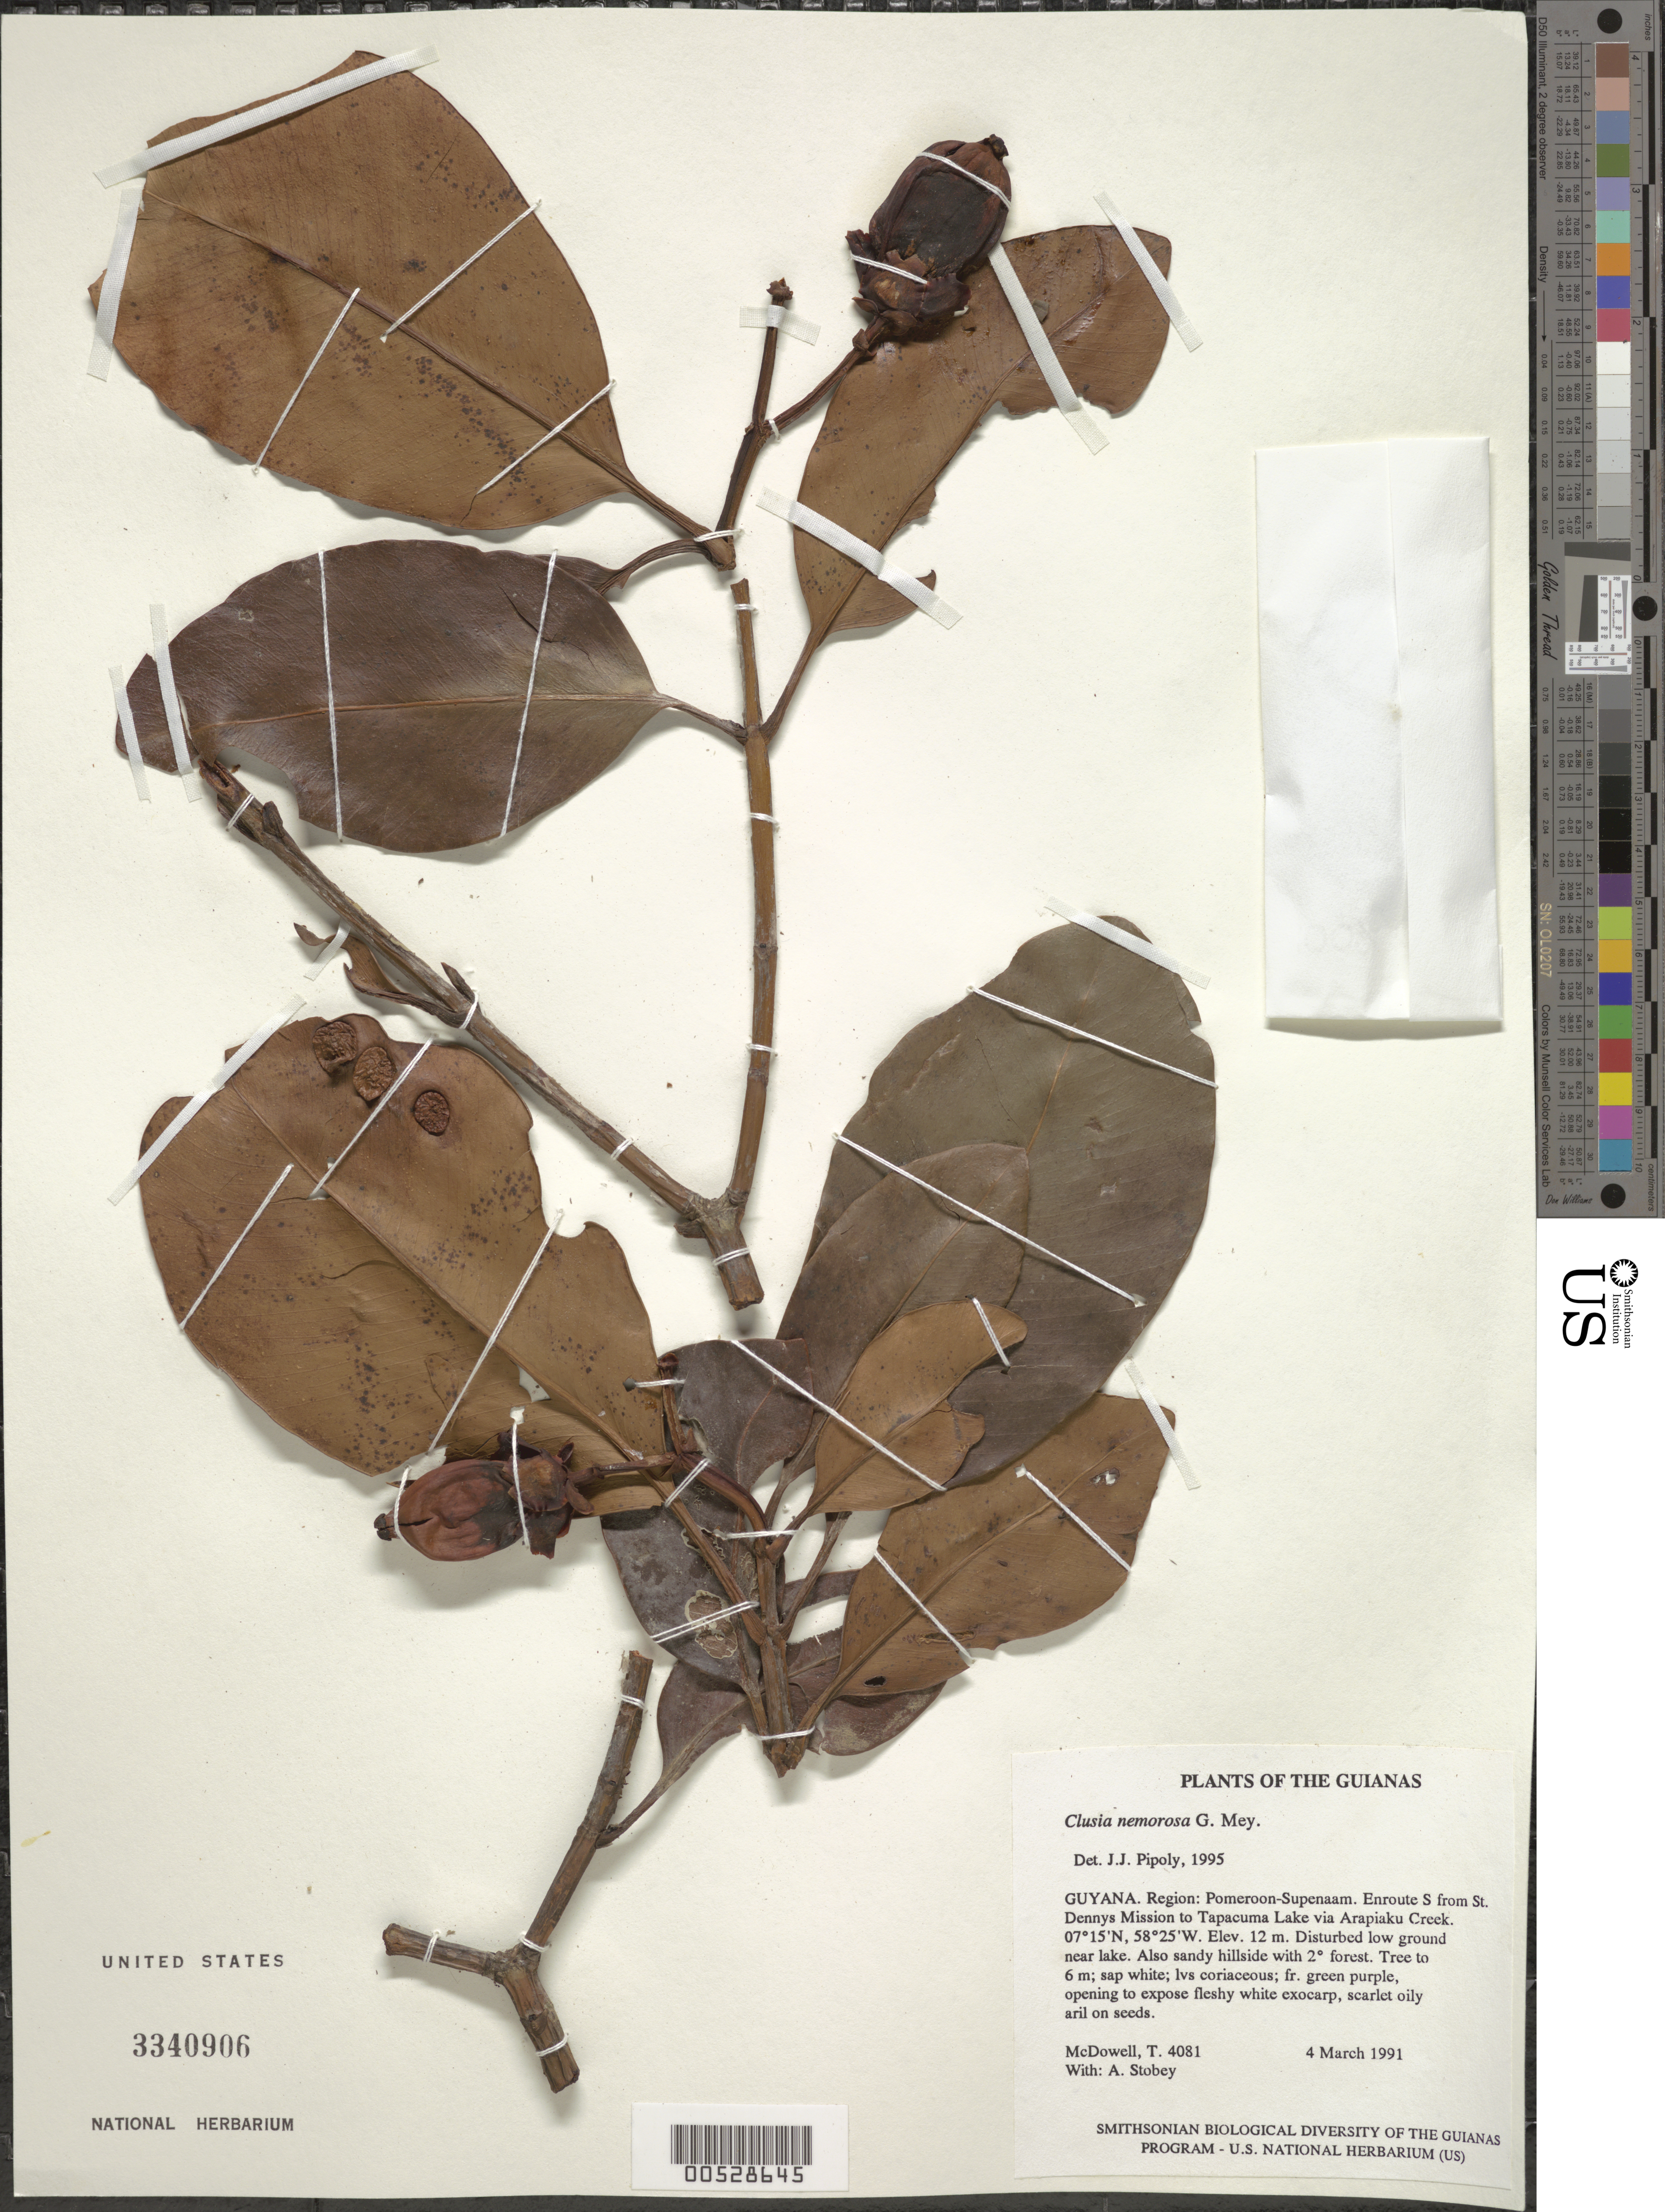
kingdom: Plantae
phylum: Tracheophyta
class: Magnoliopsida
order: Malpighiales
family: Clusiaceae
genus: Clusia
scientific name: Clusia columnaris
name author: Engl.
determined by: Pipoly, J. J., III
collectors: T. McDowell, D. Gopaul, C. N. Horn & J. H. Wiersema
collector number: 4081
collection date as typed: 4 March 1991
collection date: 1991-03-04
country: Guyana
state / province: Pomeroon-Supenaam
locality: Enroute S from St. Dennys Mission to Tapacuma Lake via Arapiaku Creek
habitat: Disturbed low ground near lake. Also sandy hillside with secondary forest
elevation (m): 12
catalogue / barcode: US 3340906